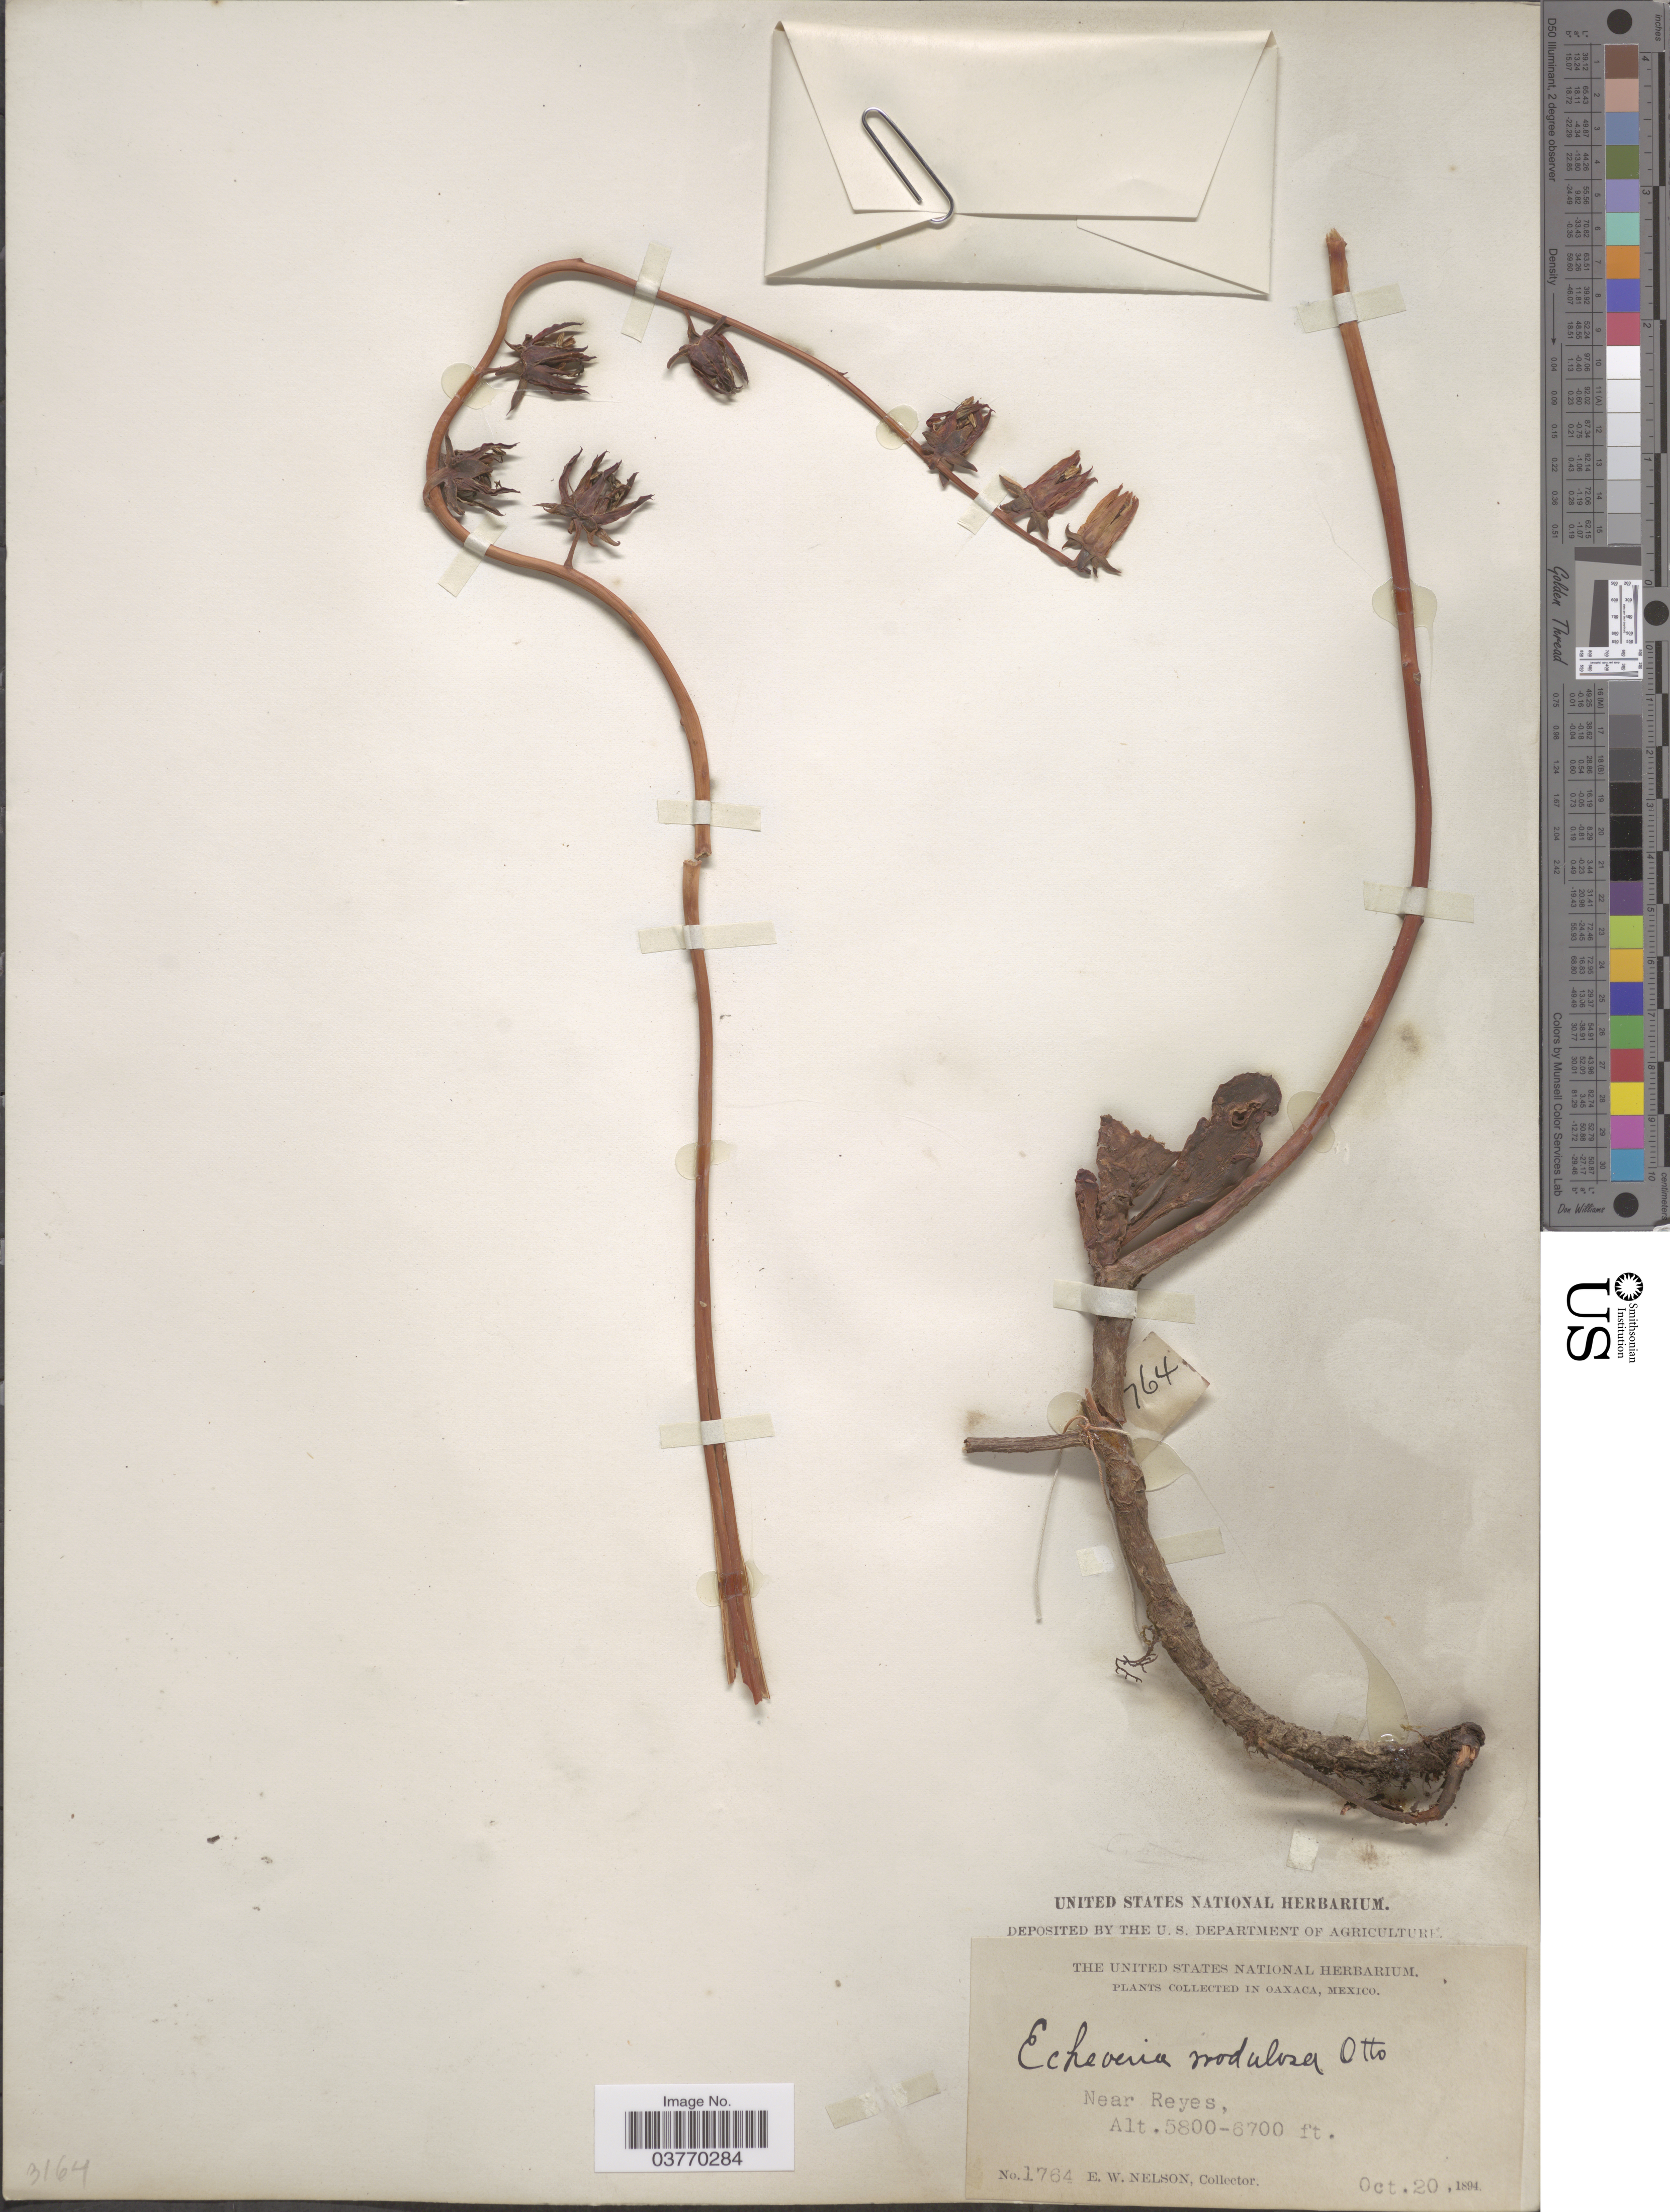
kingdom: Plantae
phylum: Tracheophyta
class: Magnoliopsida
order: Saxifragales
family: Crassulaceae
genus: Echeveria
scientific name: Echeveria nodulosa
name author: (Baker) Otto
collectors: E. W. Nelson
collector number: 1764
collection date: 1894-10-20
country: Mexico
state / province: Oaxaca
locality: Near Reyes.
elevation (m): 1768